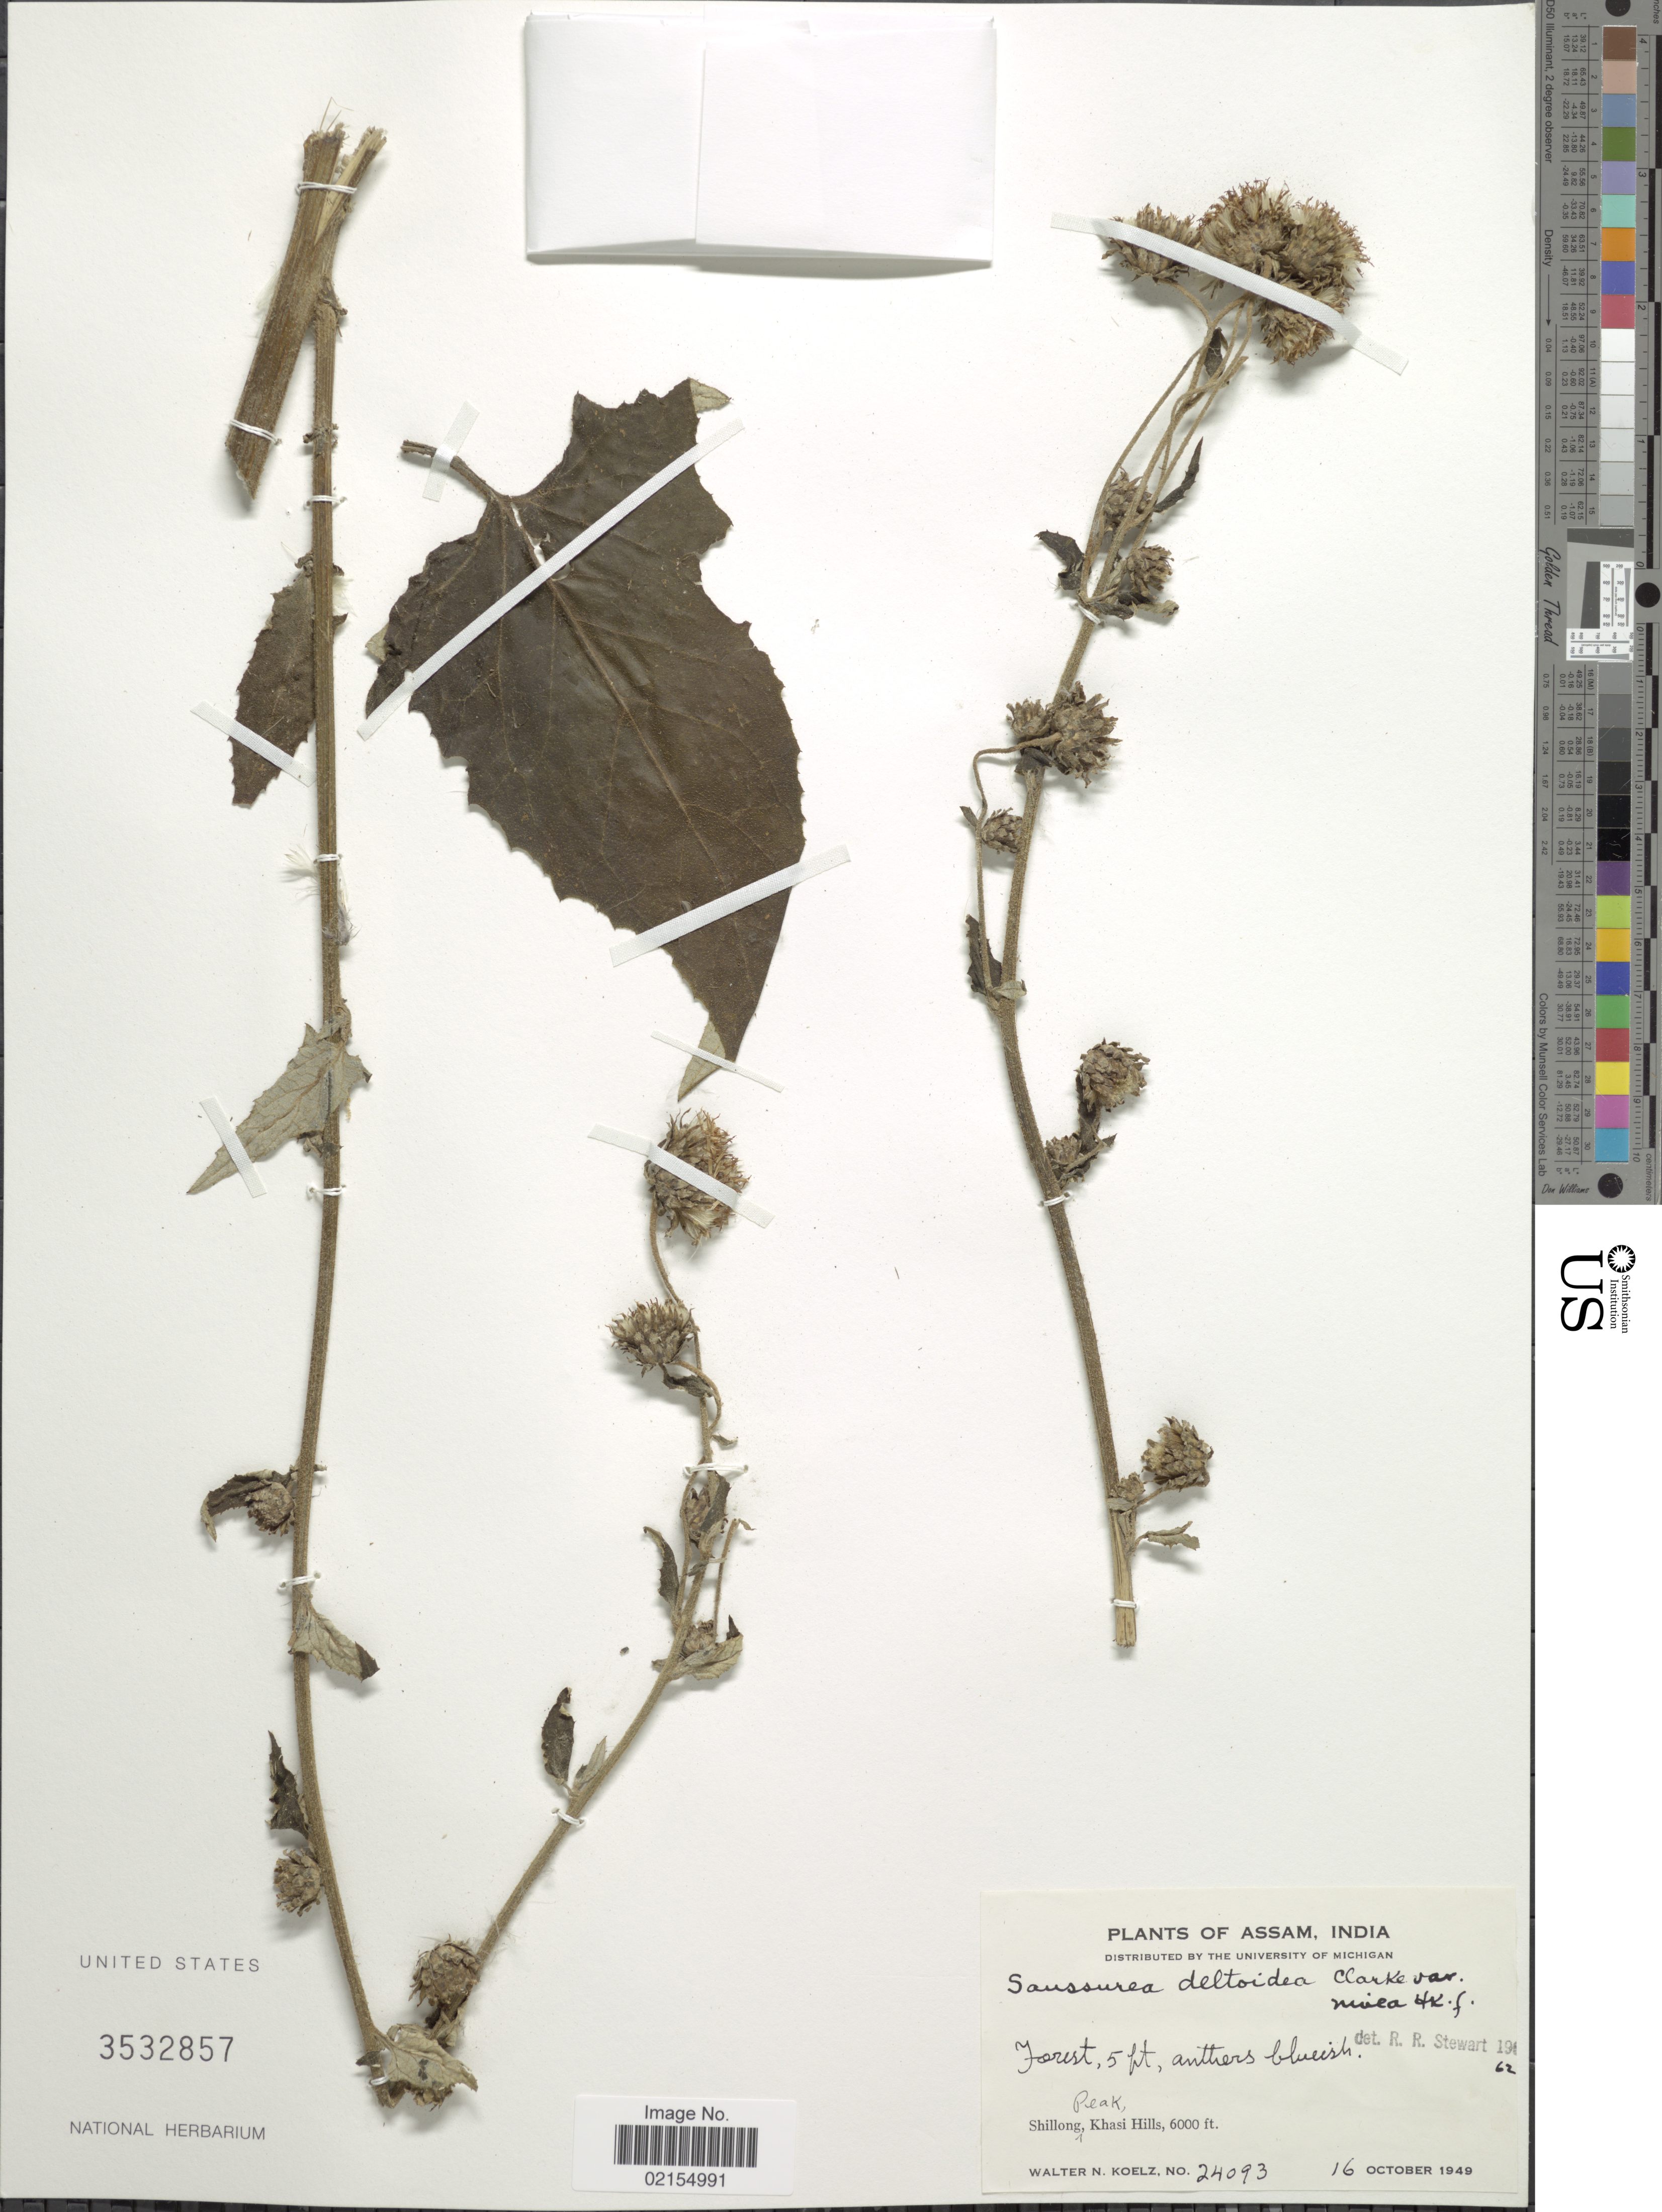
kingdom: Plantae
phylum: Tracheophyta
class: Magnoliopsida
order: Asterales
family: Asteraceae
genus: Himalaiella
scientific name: Himalaiella deltoidea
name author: (DC.) Raab-Straube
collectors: W. N. Koelz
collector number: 24093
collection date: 1949-10-16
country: India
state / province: Meghalaya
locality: Shillong Peak, Khasi Hills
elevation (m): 1829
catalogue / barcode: US 3532857